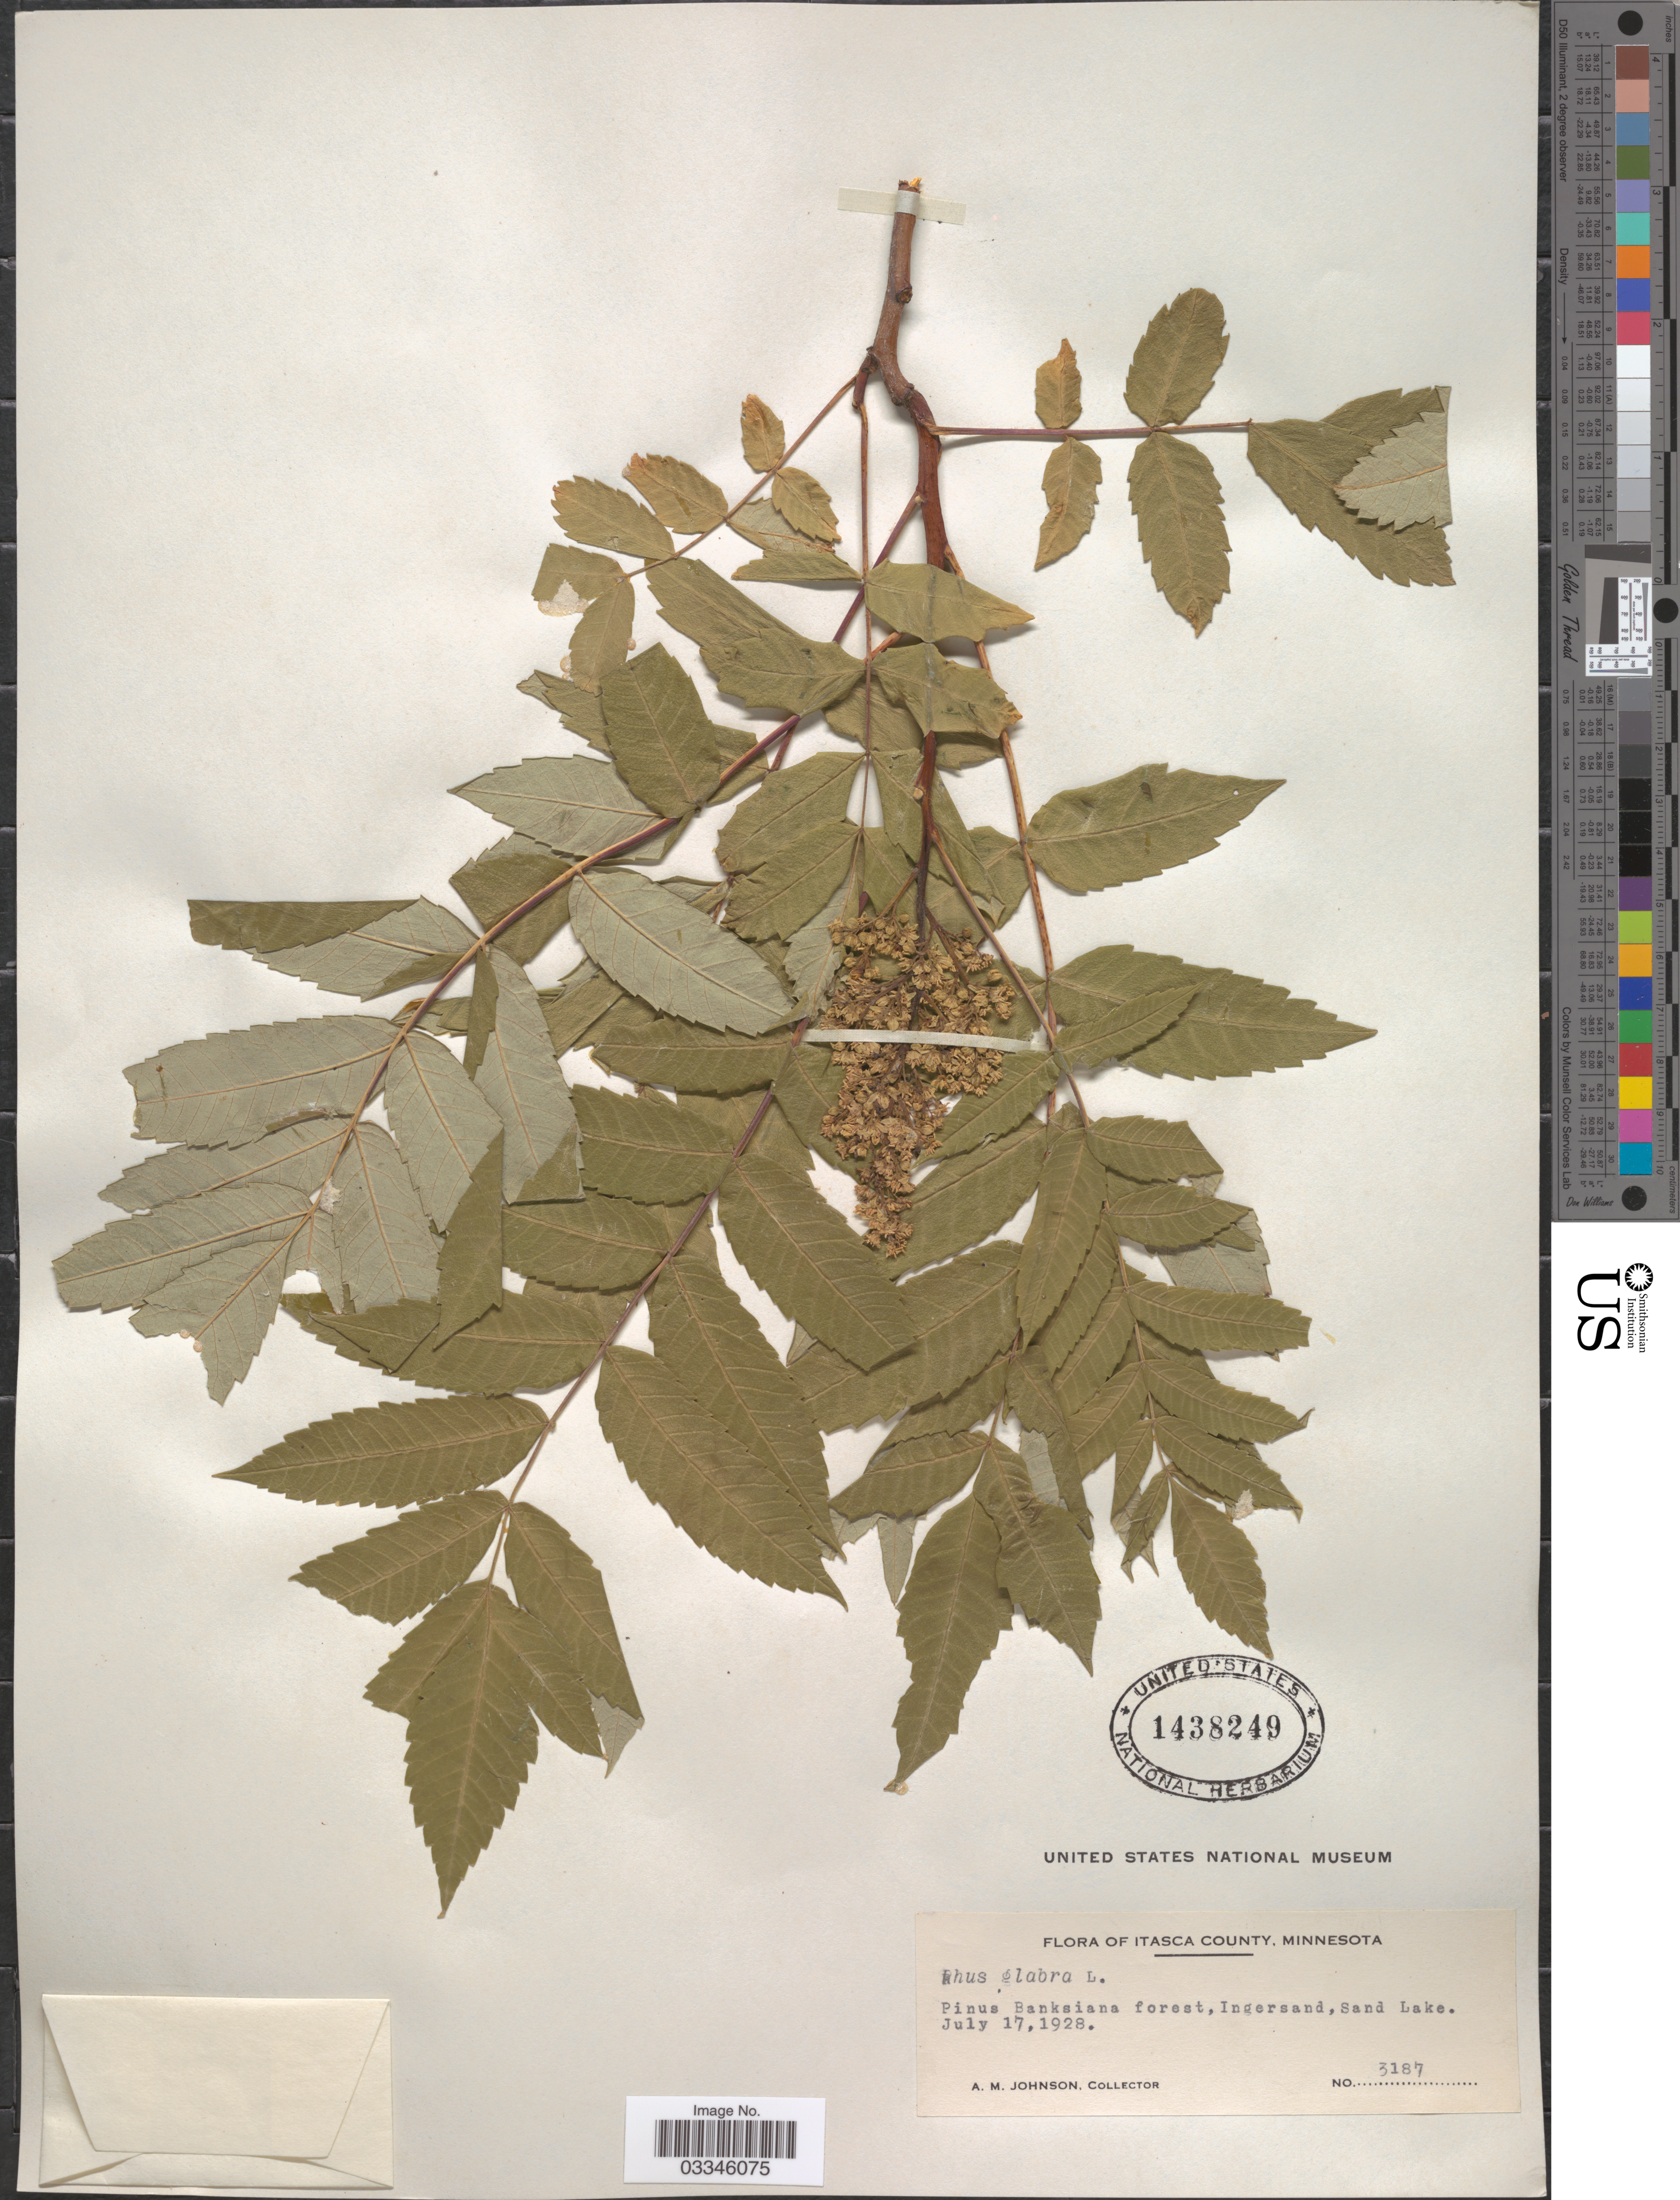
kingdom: Plantae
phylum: Tracheophyta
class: Magnoliopsida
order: Sapindales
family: Anacardiaceae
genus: Rhus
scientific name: Rhus glabra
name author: L.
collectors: A. M. Johnson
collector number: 3187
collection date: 1928-07-17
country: United States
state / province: Minnesota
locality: Itasca County. Ingersand, Sand Lake.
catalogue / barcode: US 1438249